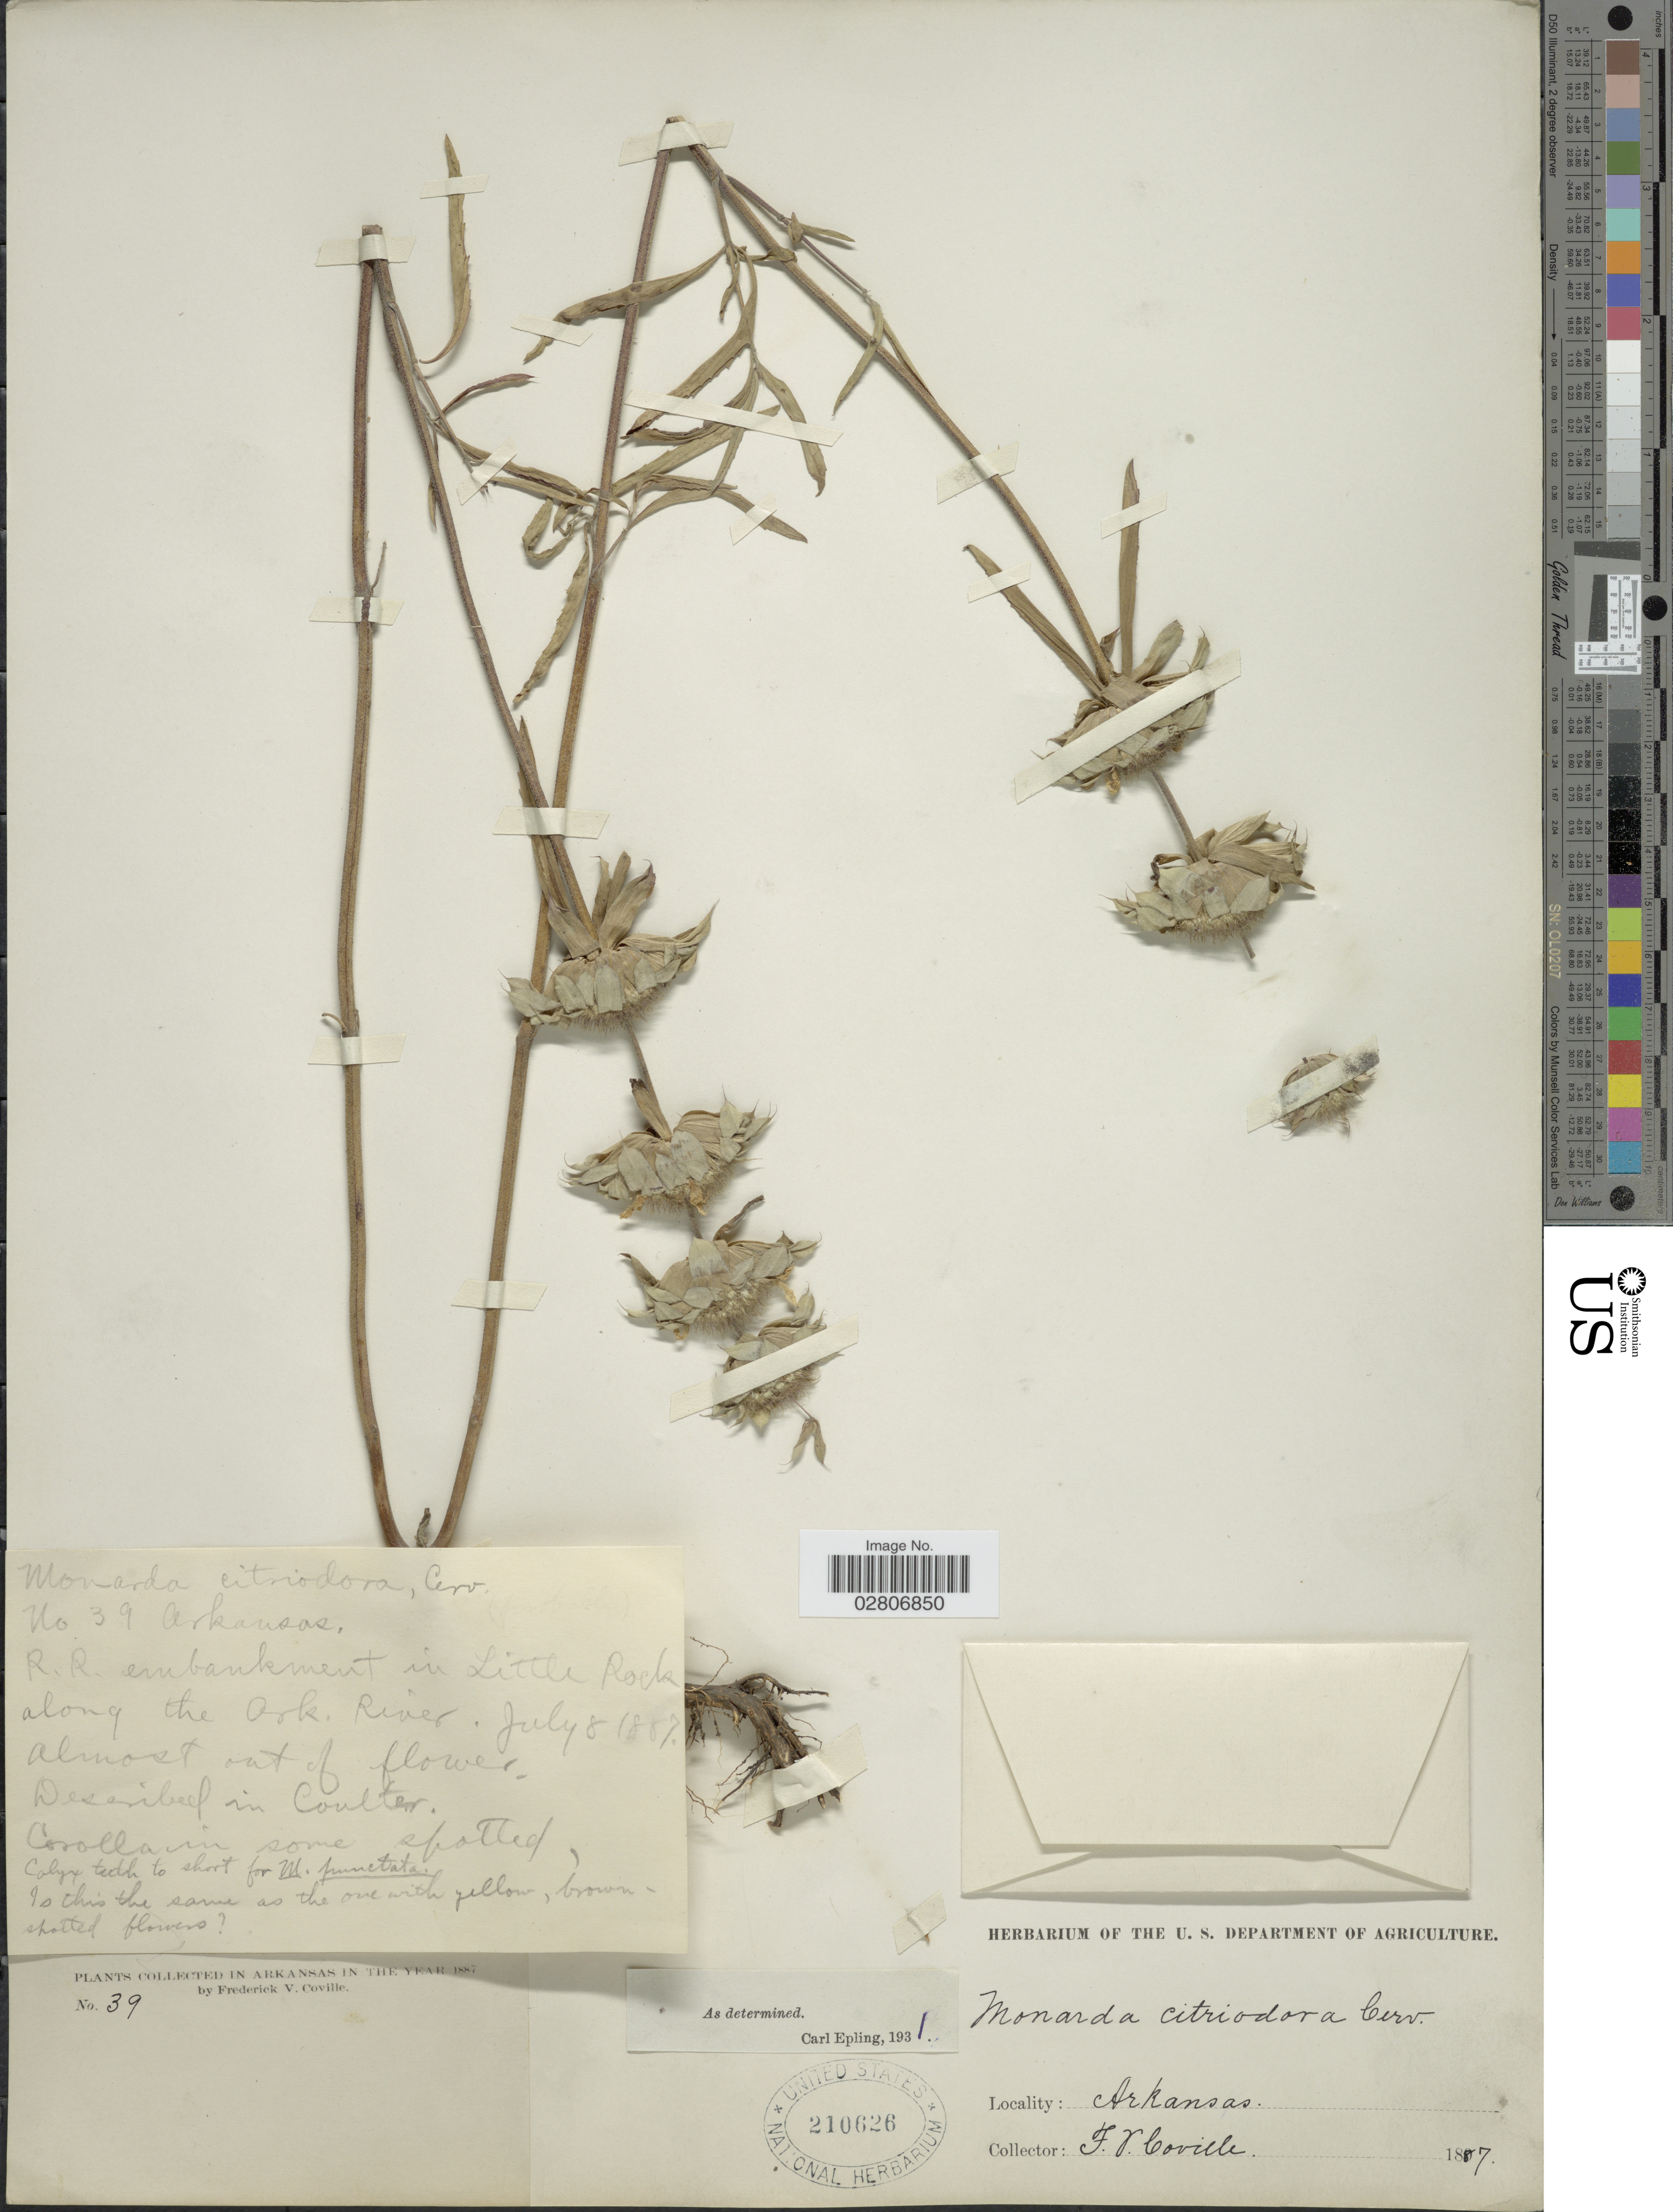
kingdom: Plantae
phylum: Tracheophyta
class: Magnoliopsida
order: Lamiales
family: Lamiaceae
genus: Monarda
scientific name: Monarda citriodora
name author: Cerv. ex Lag.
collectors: F. V. Coville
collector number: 39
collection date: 1887-07-08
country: United States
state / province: Arkansas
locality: R.R. embankment in Little Rock along the Ark River.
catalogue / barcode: US 210626